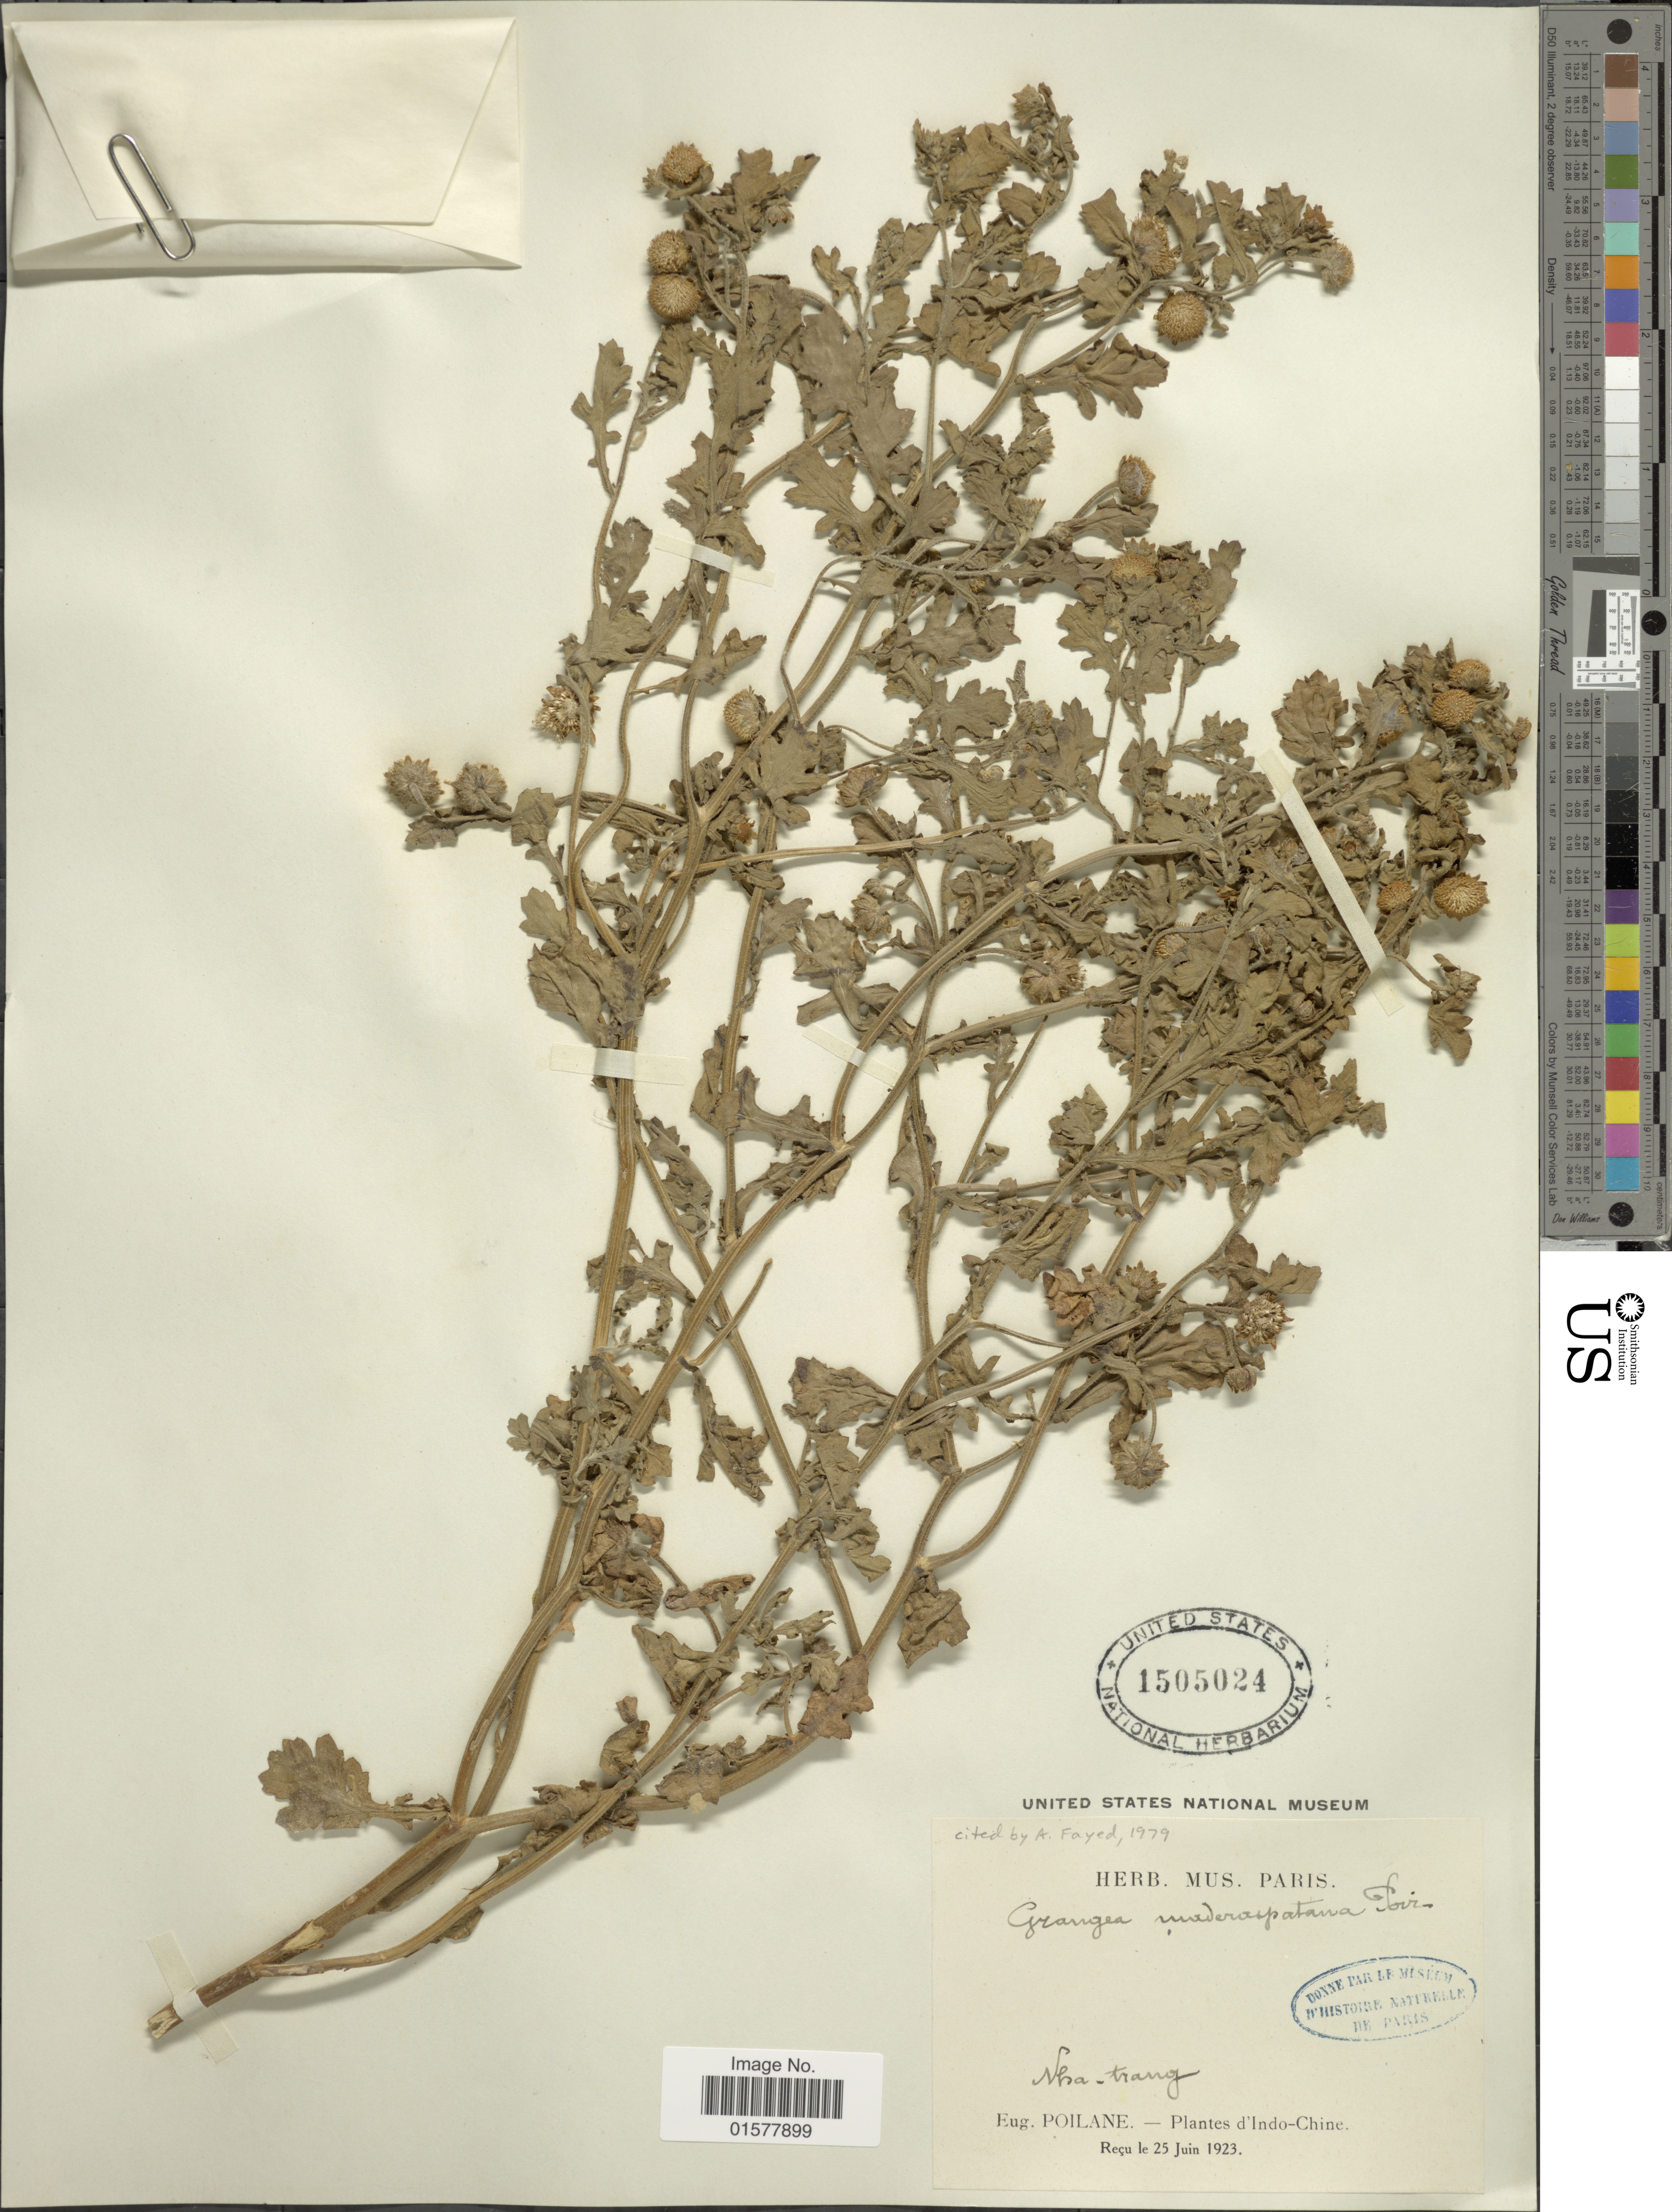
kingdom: Plantae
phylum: Tracheophyta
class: Magnoliopsida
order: Asterales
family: Asteraceae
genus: Grangea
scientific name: Grangea maderaspatana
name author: (L.) Poir.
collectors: E. Poilane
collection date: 1923-06-25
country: Vietnam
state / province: Khánh Hòa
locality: Nesa-trang, d'Indo-Chine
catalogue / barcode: US 1505024